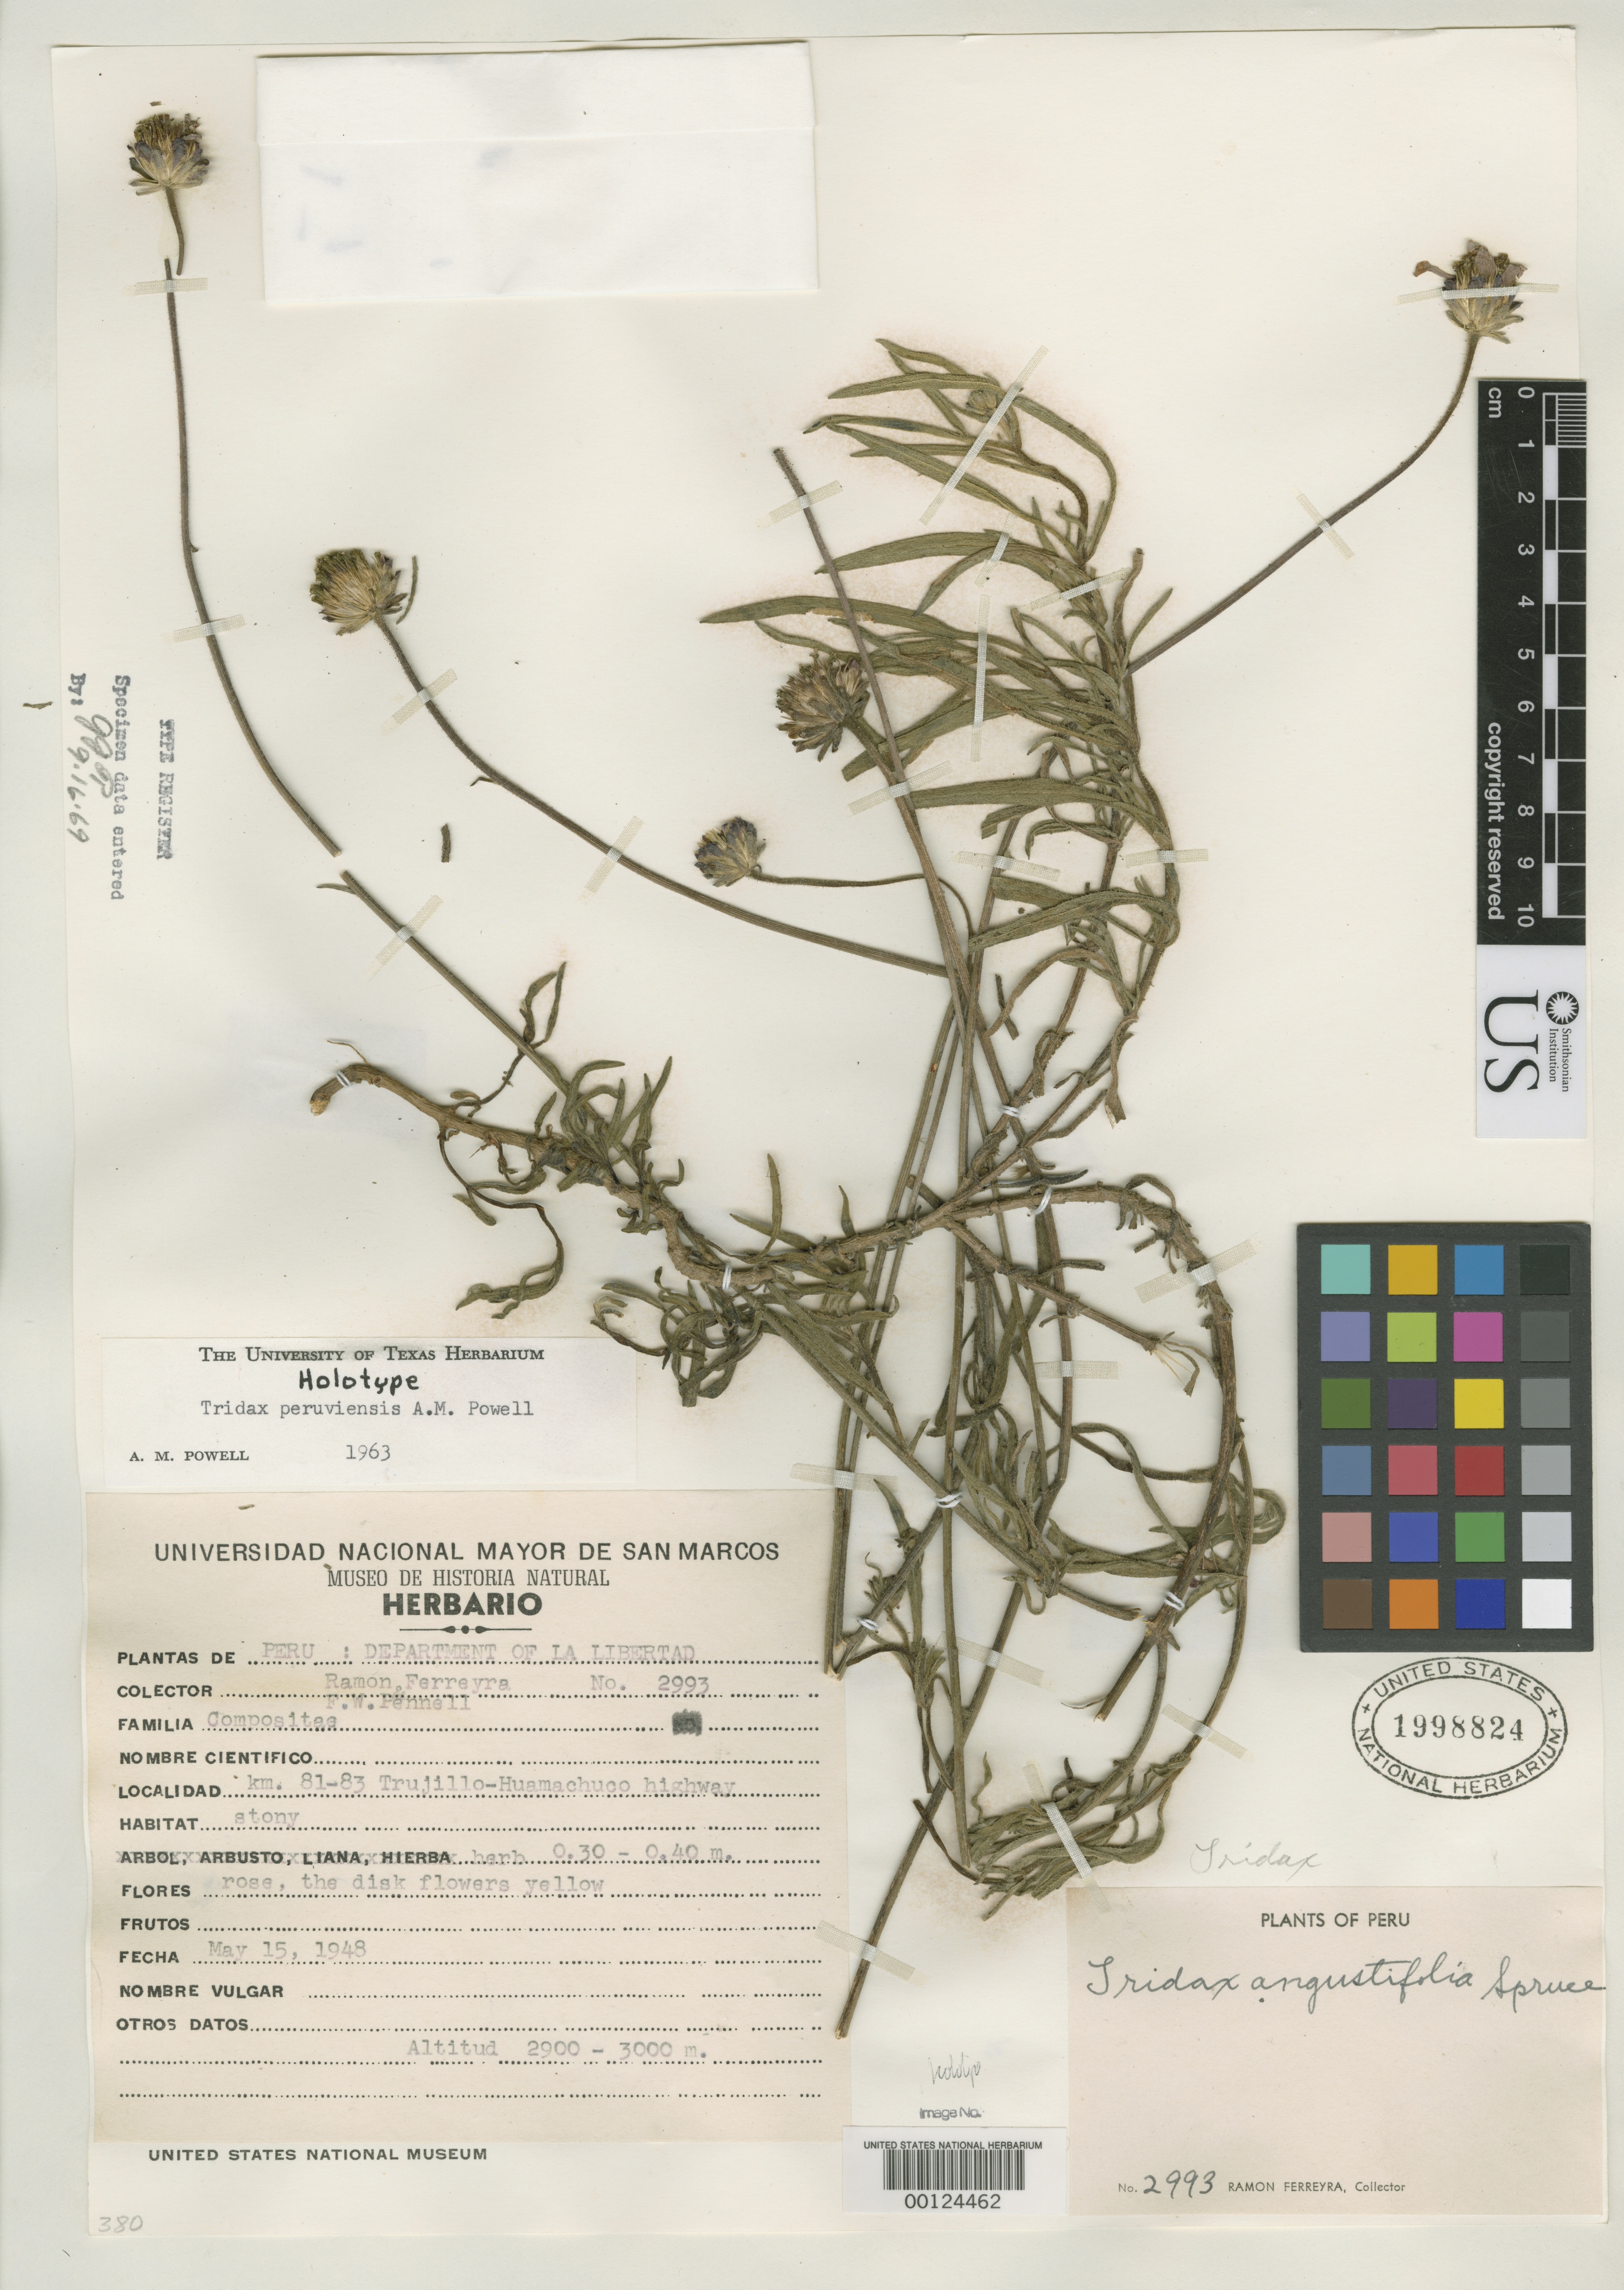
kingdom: Plantae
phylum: Tracheophyta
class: Magnoliopsida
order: Asterales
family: Asteraceae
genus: Tridax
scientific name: Tridax peruviensis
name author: A.M. Powell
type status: Holotype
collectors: R. A. Ferreyra & F. W. Pennell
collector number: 2993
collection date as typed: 15 May 1948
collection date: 1948-05-15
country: Peru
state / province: La Libertad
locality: Trujillo - Huamachuco.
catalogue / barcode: US 1998824